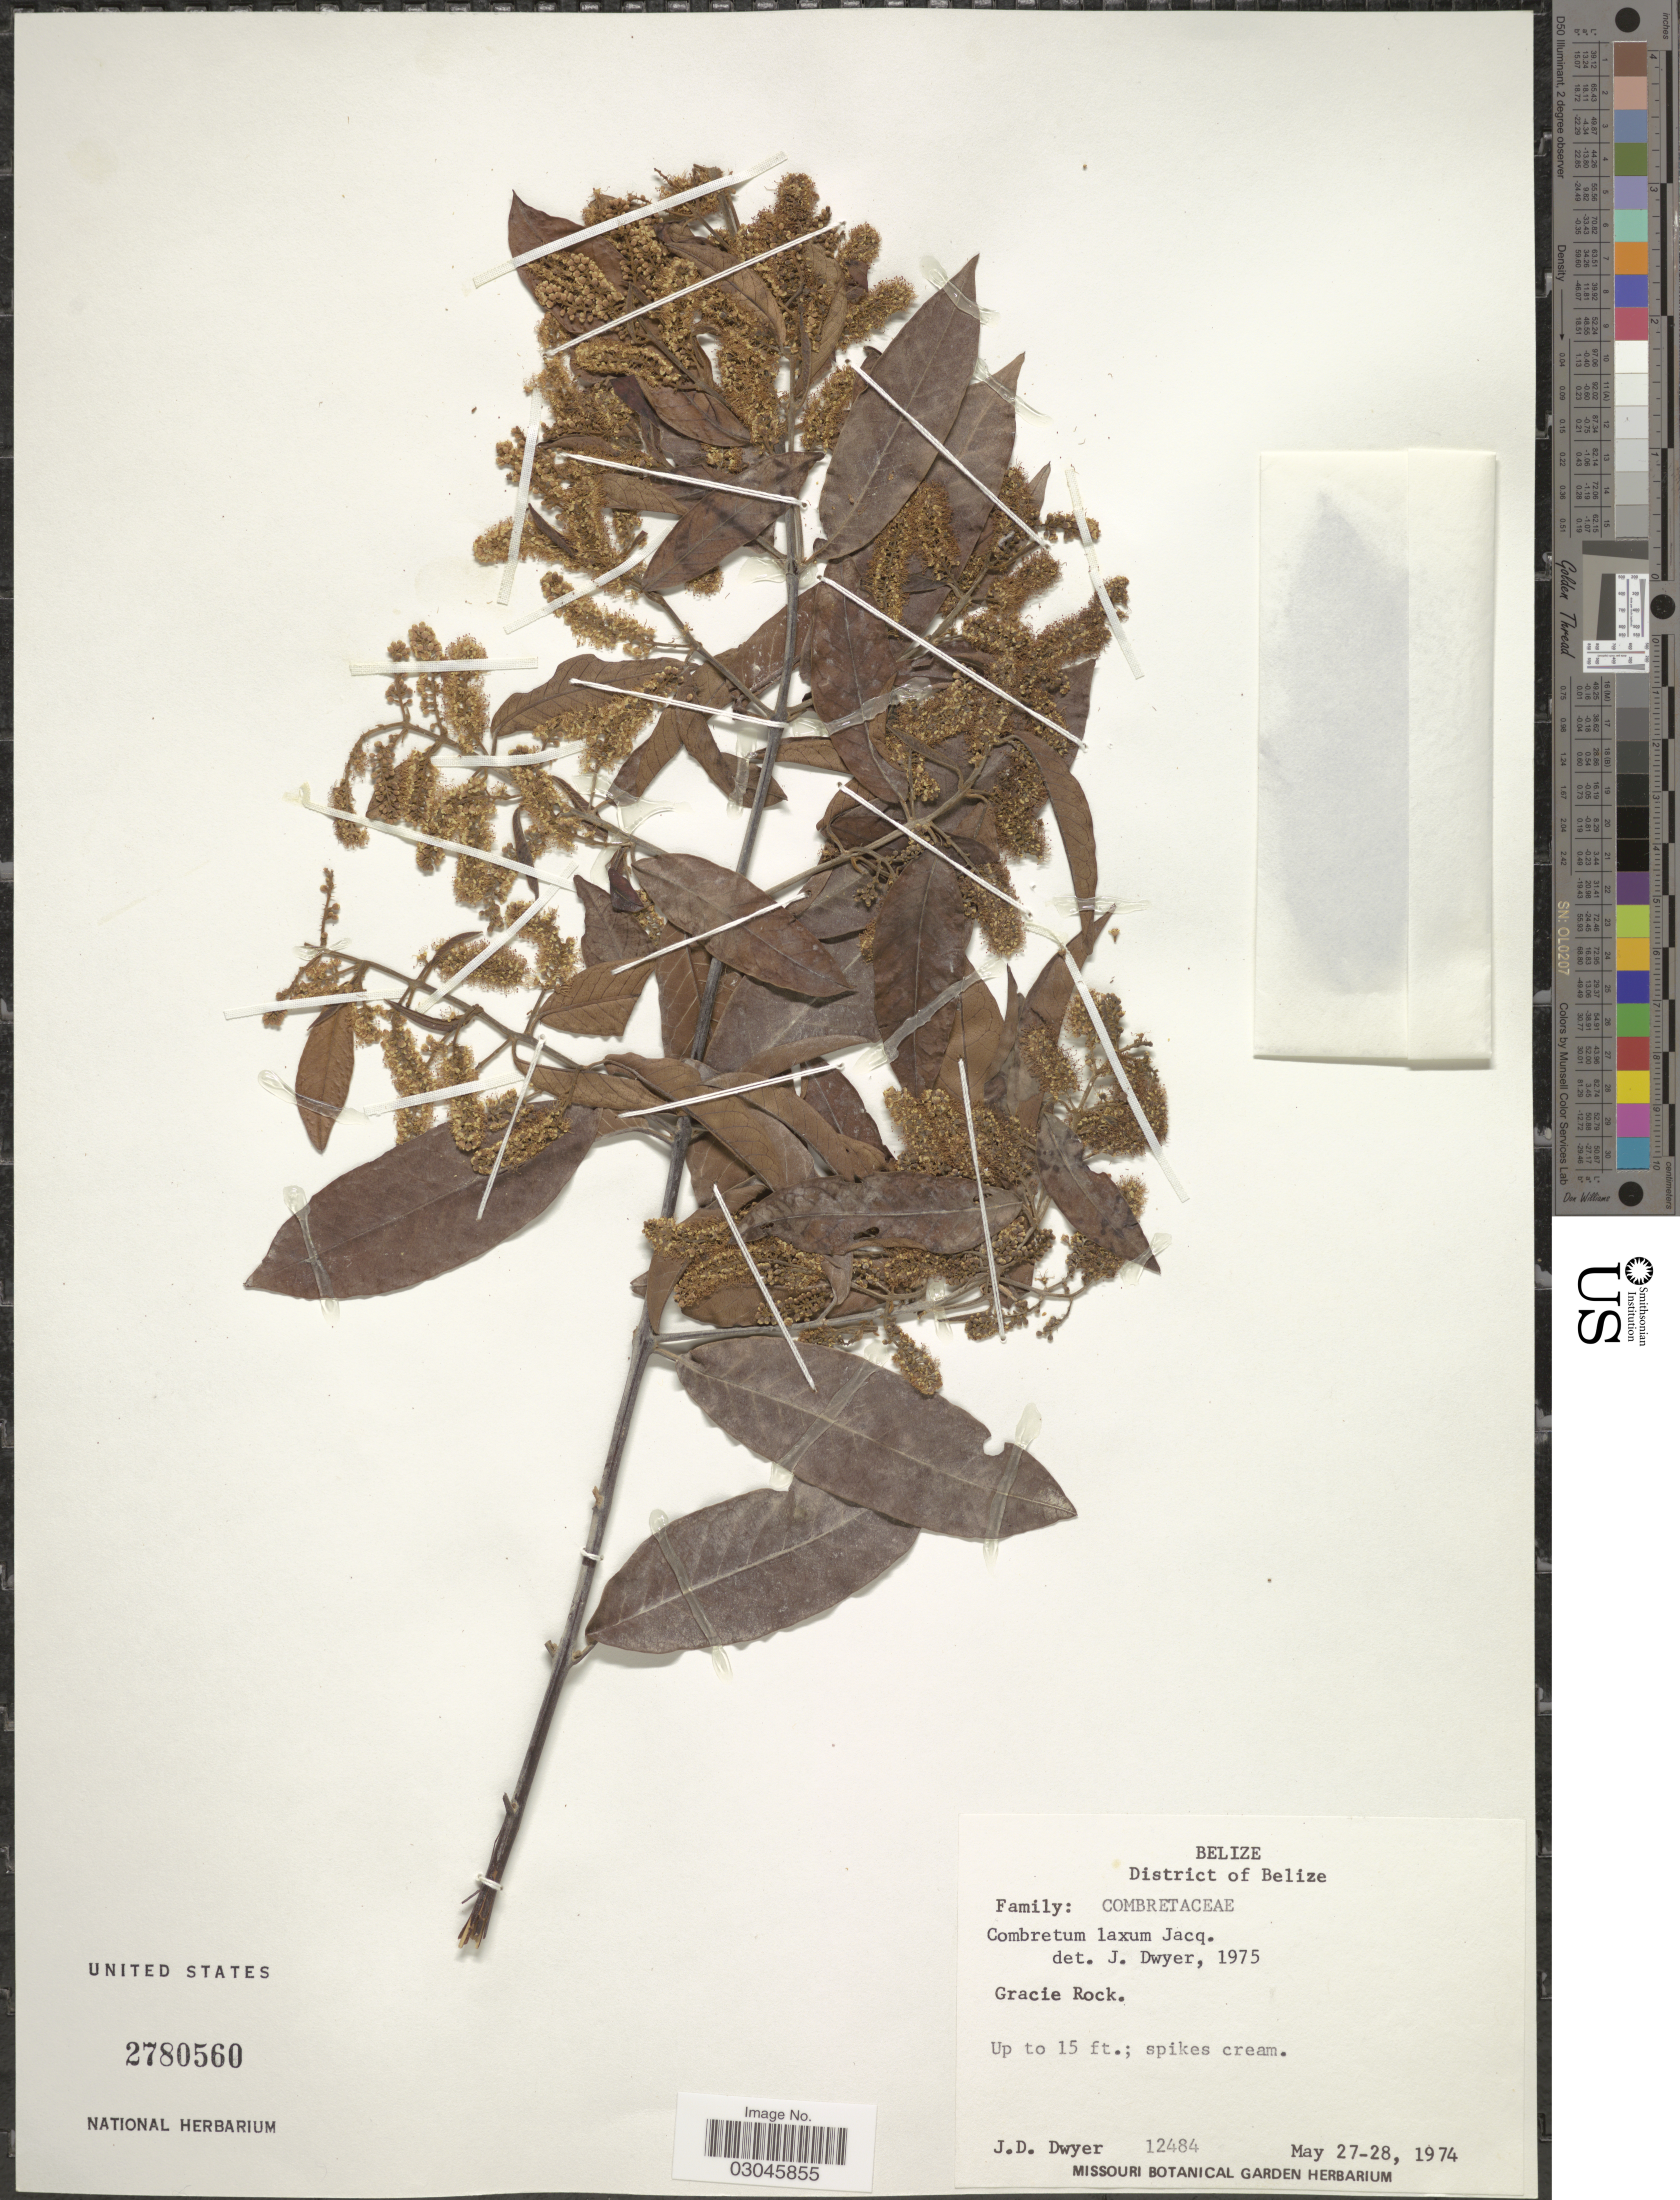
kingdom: Plantae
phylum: Tracheophyta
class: Magnoliopsida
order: Myrtales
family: Combretaceae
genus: Combretum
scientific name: Combretum laxum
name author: Jacq.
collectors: J. D. Dwyer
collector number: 12484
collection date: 1974-05-27/1974-05-28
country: Belize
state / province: Belize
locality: District of Belize. Gracie Rock.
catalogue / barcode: US 2780560